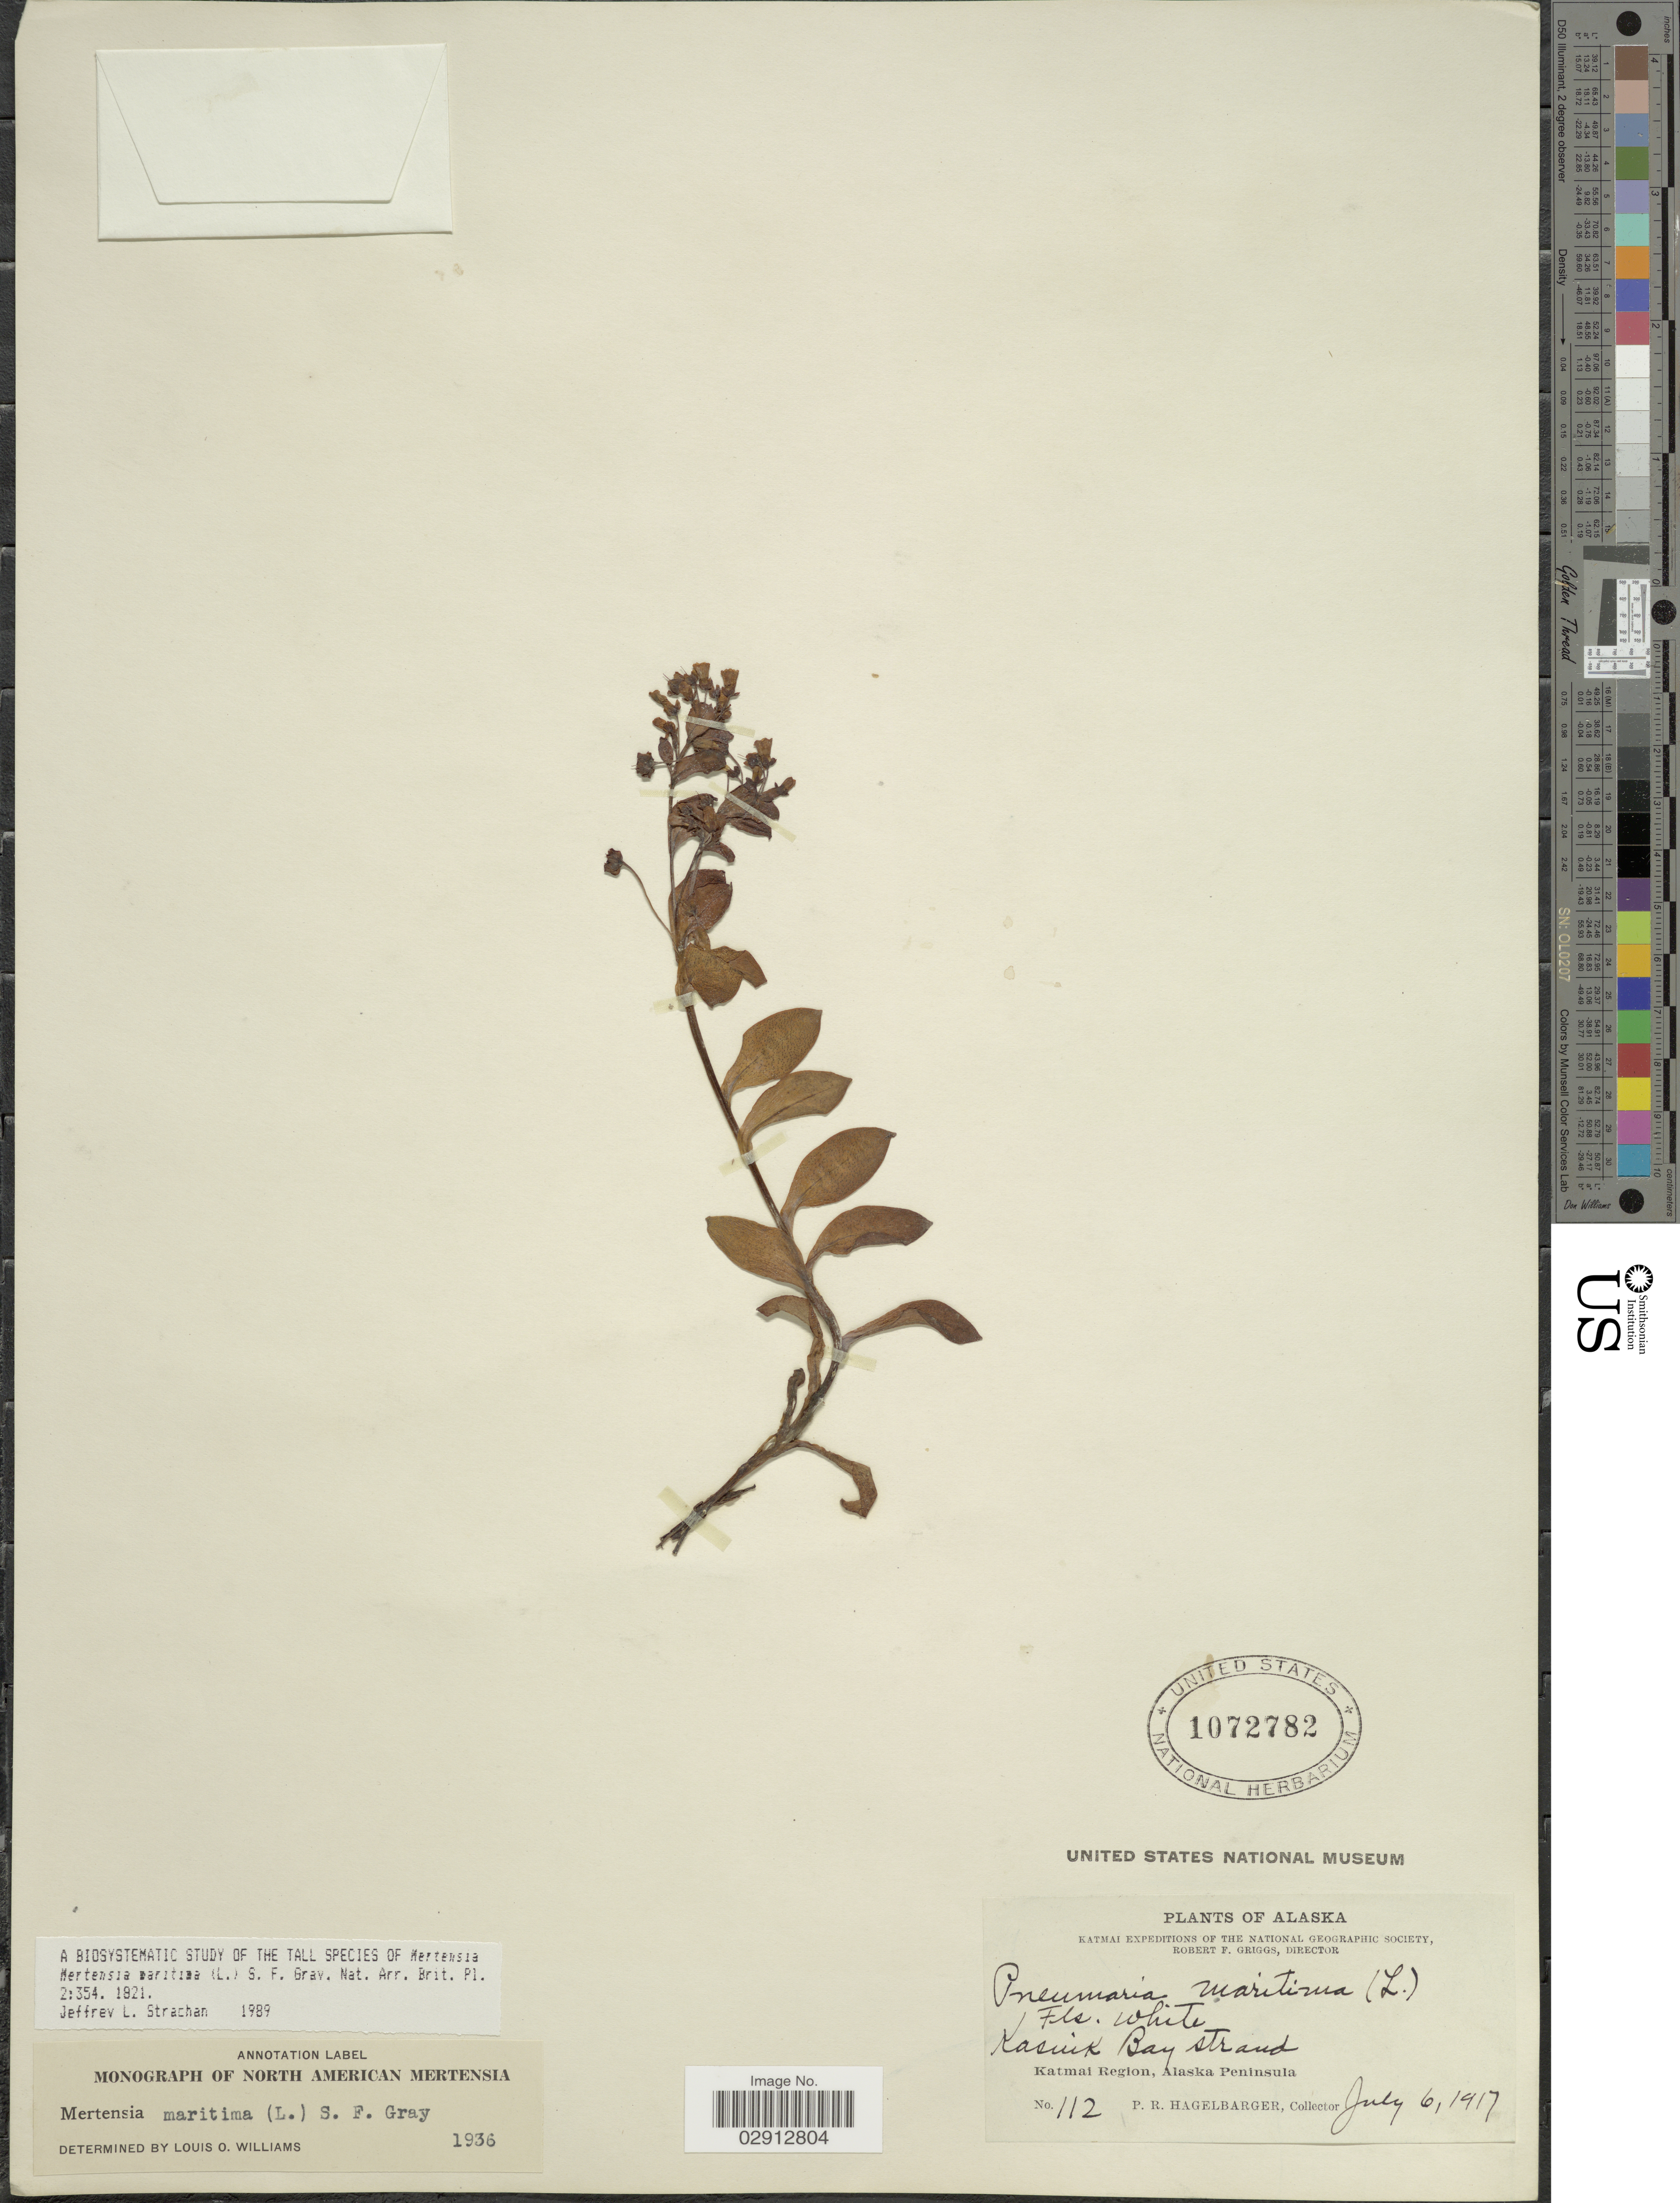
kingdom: Plantae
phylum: Tracheophyta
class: Magnoliopsida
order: Boraginales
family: Boraginaceae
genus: Mertensia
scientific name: Mertensia maritima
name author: (L.) S.F. Gray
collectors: P. Hagelbarger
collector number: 112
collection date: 1917-07-06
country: United States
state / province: Alaska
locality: Kasvik Bay strand. Katmai Region, Alaska Peninsula.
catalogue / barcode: US 1072782